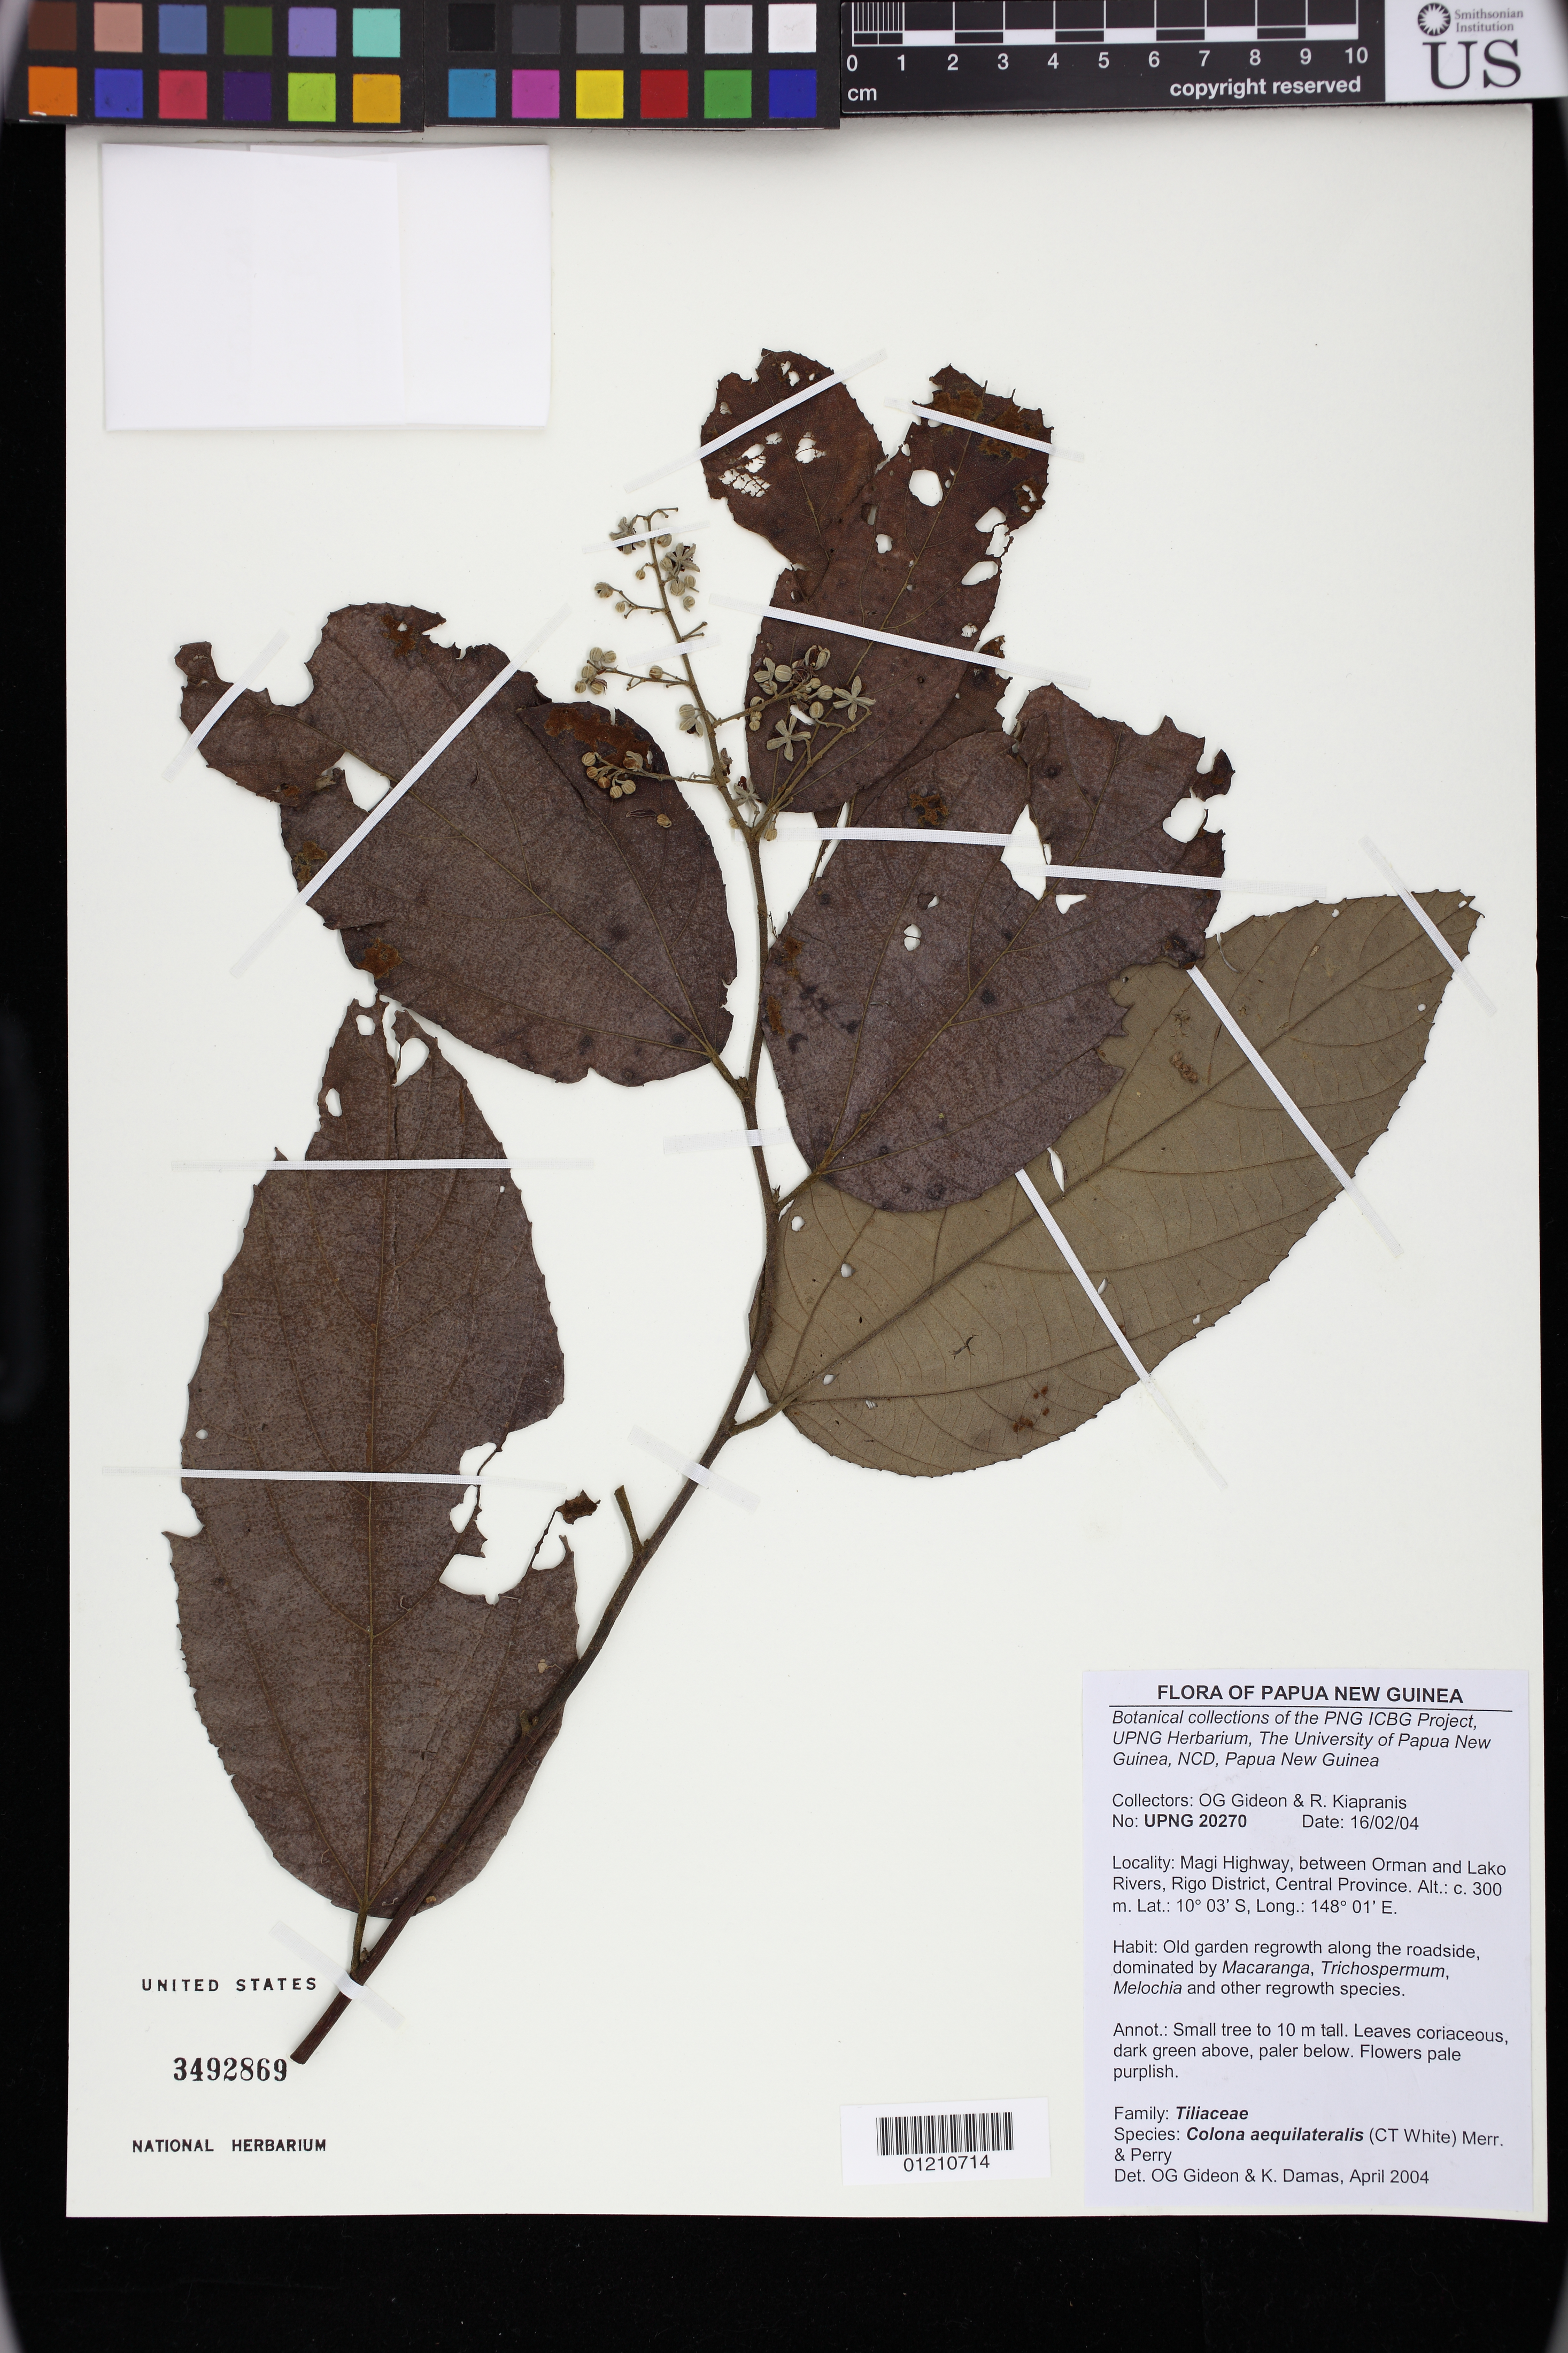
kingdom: Plantae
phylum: Tracheophyta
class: Magnoliopsida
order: Malvales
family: Malvaceae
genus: Colona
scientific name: Colona aequilateralis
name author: (C.T. White & W.D. Francis) Merr. & L.M. Perry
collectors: O. Gideon & R. Kiapranis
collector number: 20270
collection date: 2004-02-16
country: Papua New Guinea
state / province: Central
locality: Magi Highway, between Orman and Lako Rivers, Rigo District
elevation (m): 300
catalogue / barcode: US 3492869